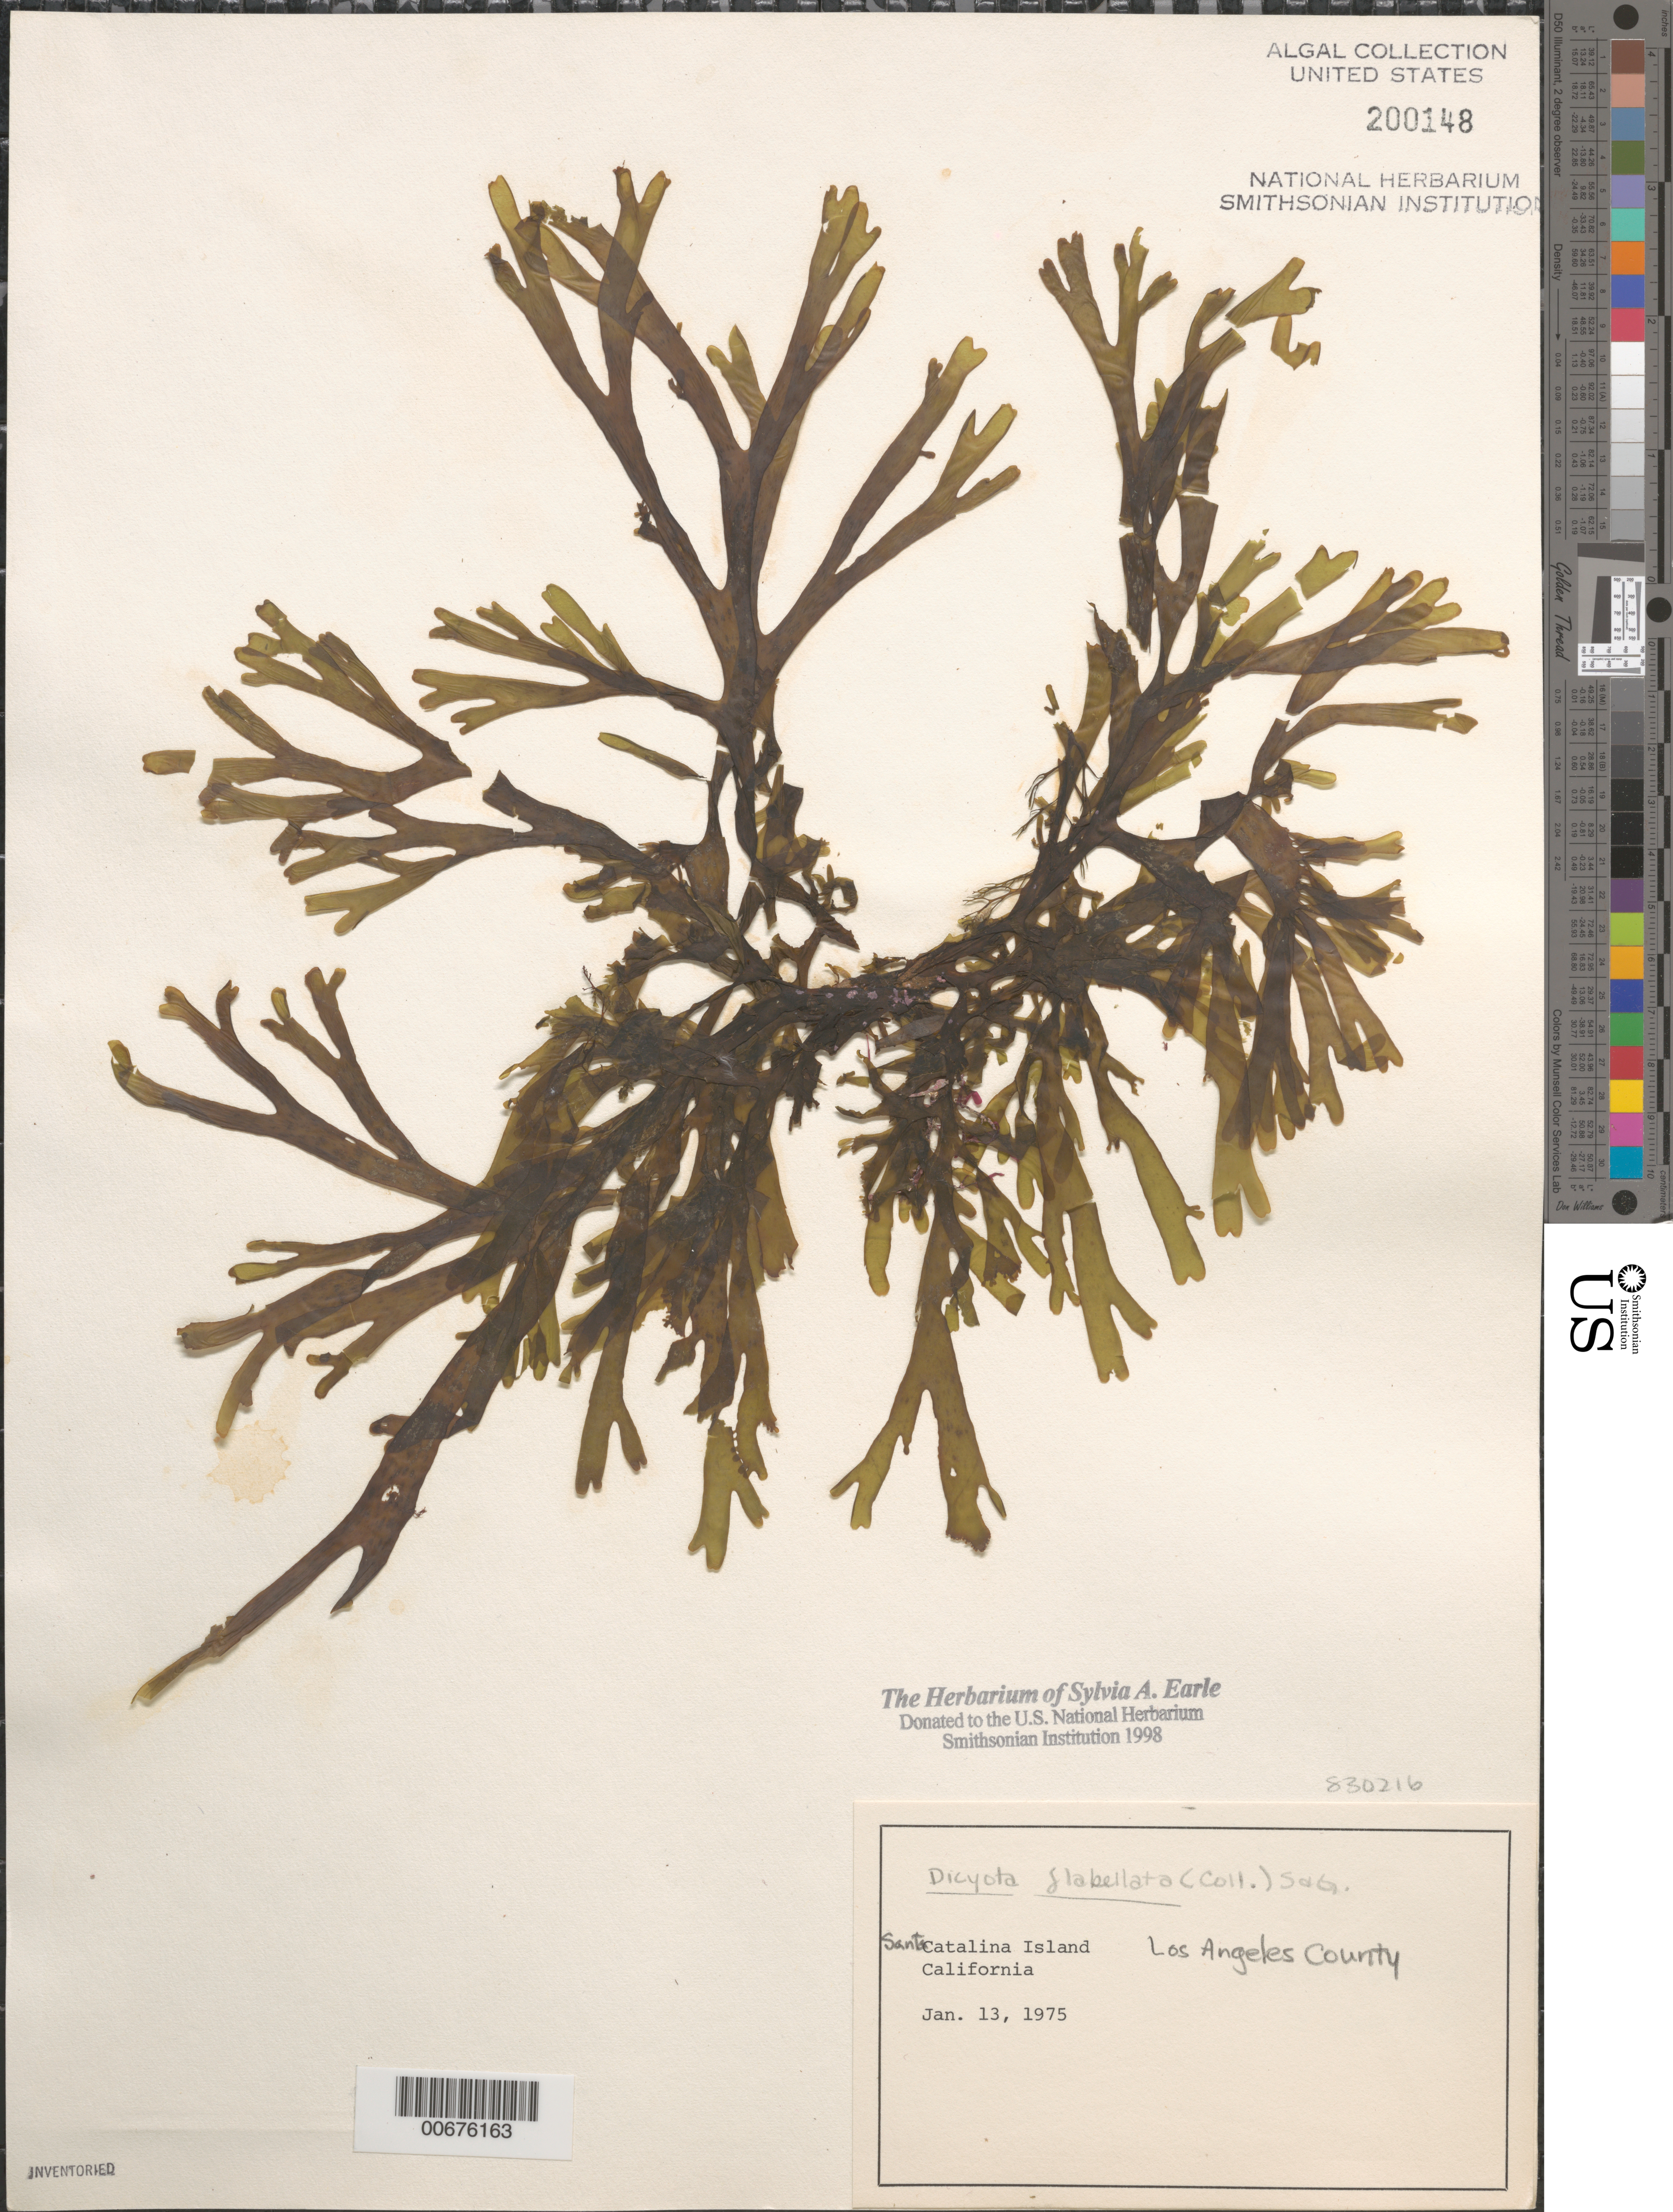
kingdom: Chromista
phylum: Ochrophyta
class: Phaeophyceae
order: Dictyotales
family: Dictyotaceae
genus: Dictyota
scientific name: Dictyota flabellata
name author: (Collins) Setch. & N.L. Gardner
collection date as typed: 13 Jan 1975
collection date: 1975-01-13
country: United States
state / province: California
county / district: Los Angeles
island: Santa Catalina Island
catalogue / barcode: US 200148